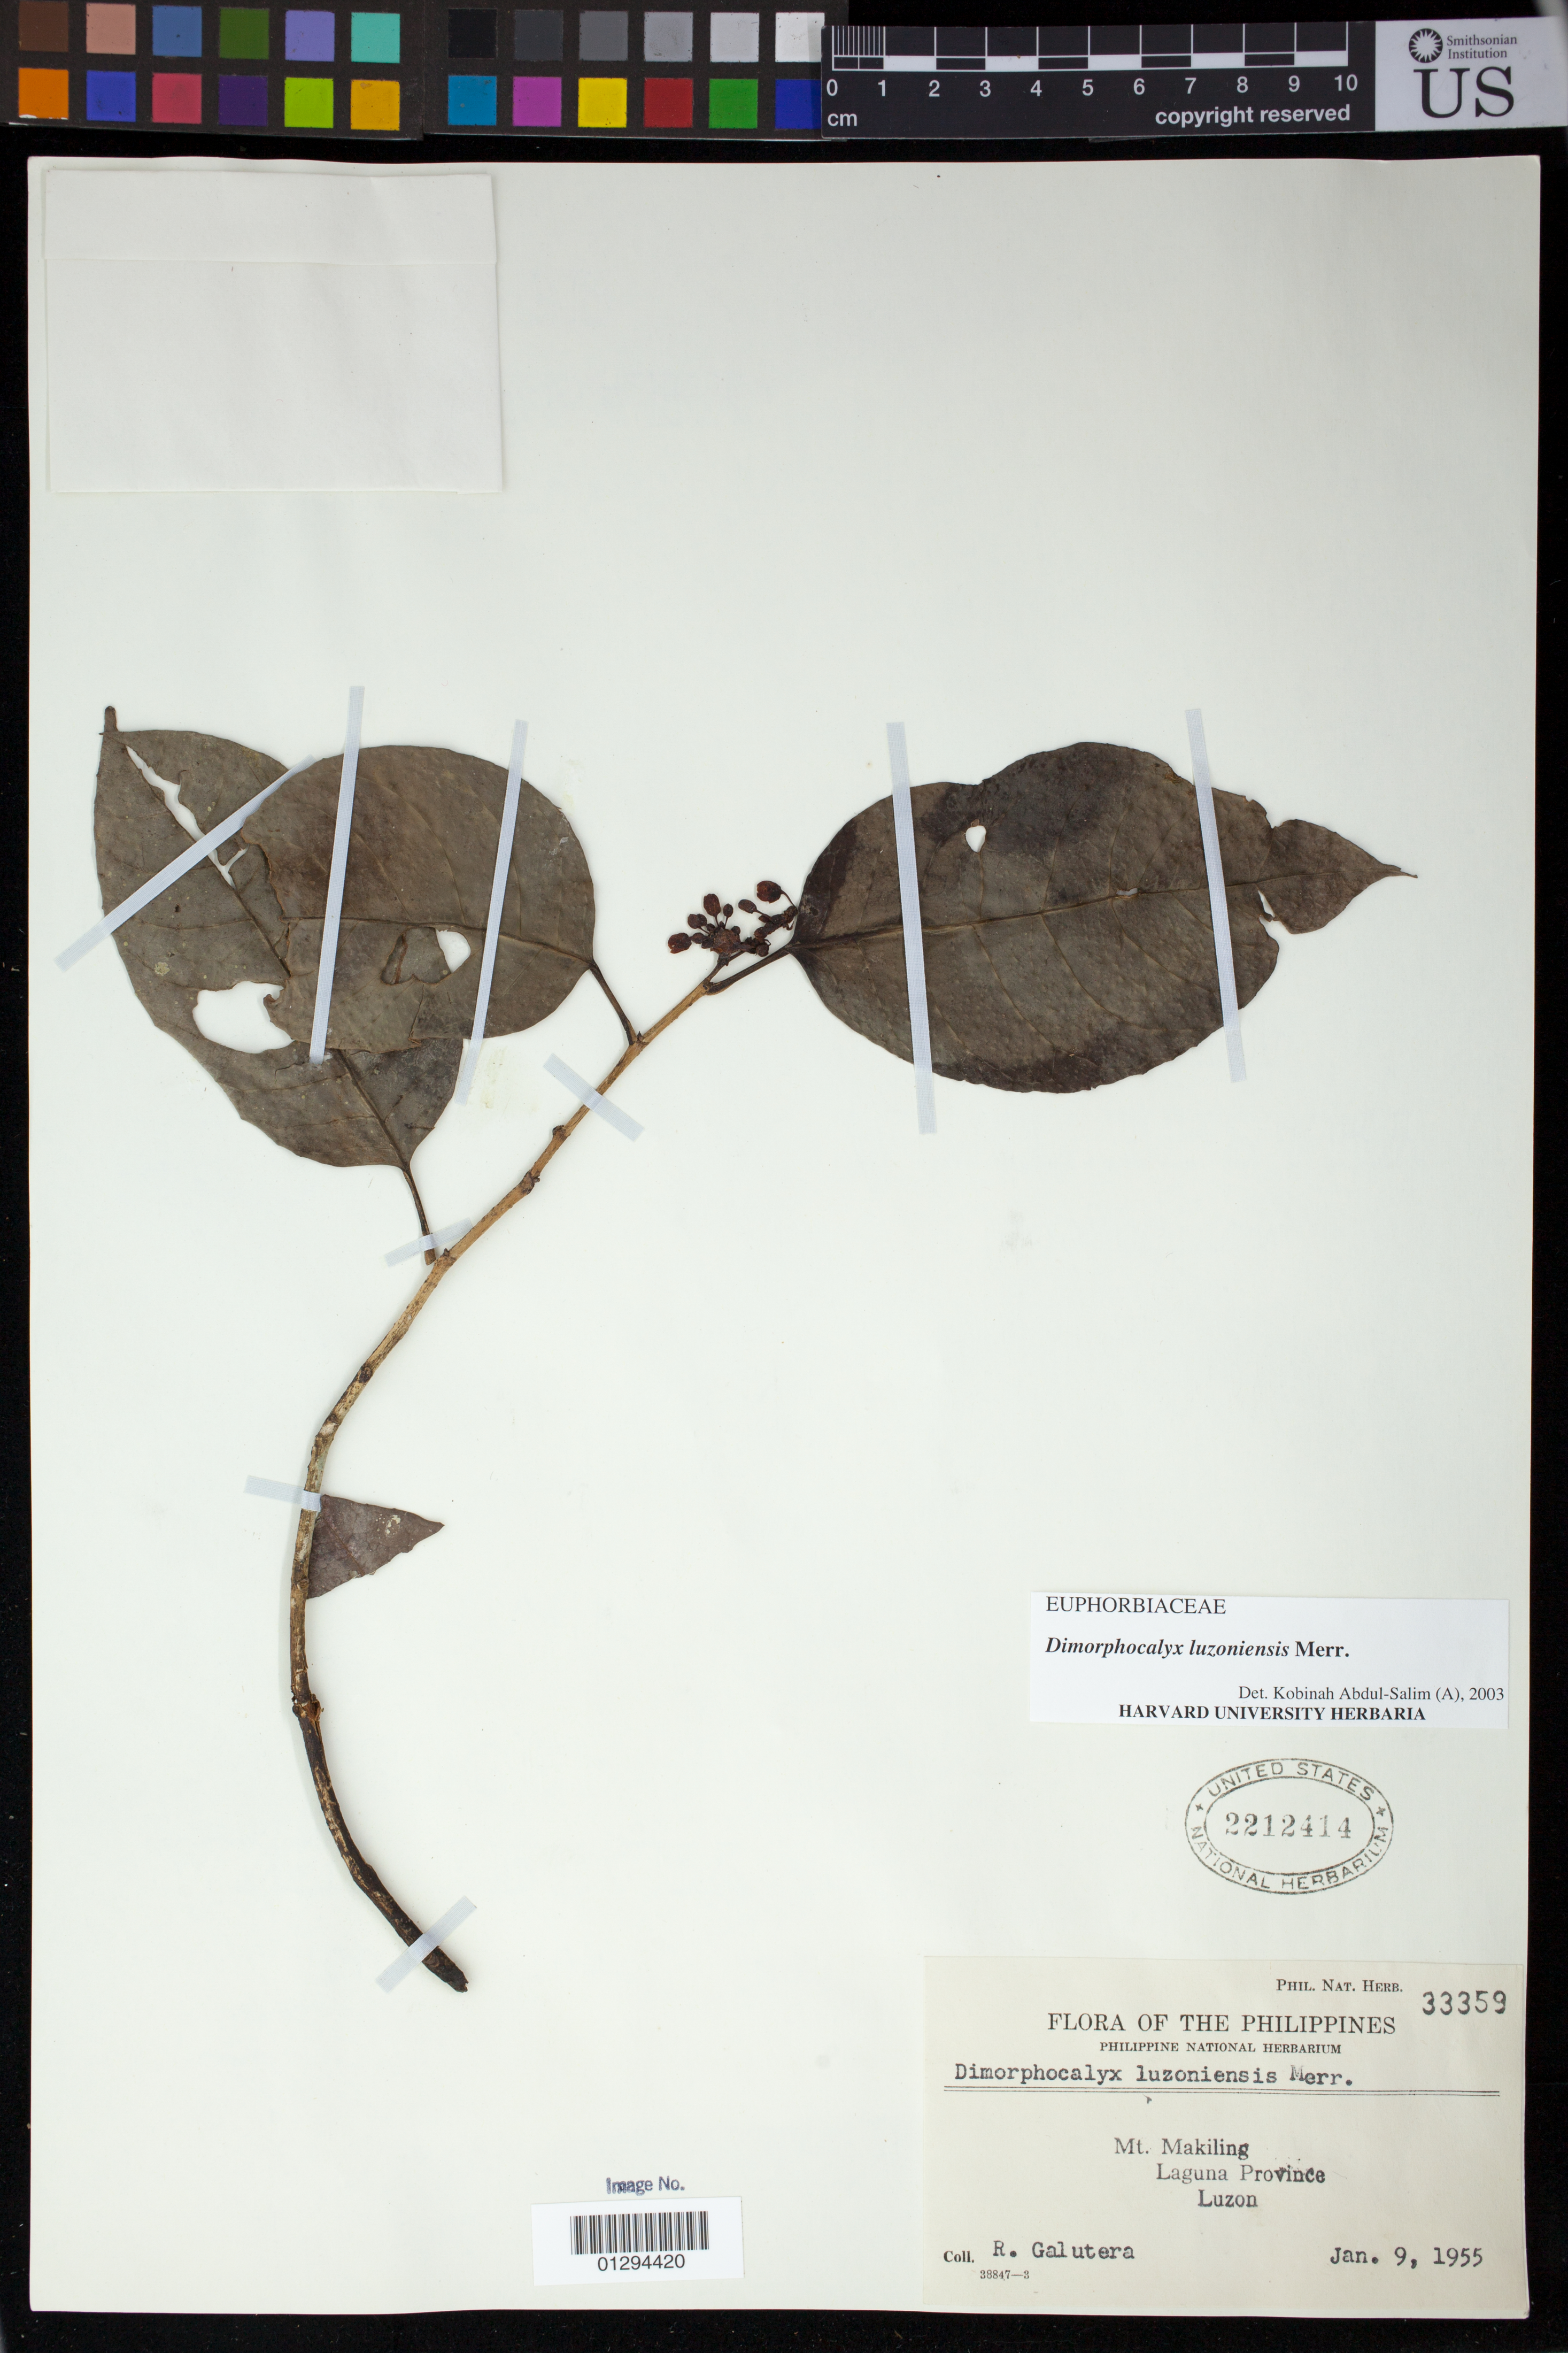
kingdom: Plantae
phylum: Tracheophyta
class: Magnoliopsida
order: Malpighiales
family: Euphorbiaceae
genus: Dimorphocalyx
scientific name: Dimorphocalyx luzoniensis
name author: Merr.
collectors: R. Galutera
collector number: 33359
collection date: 1955-01-09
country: Philippines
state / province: Calabarzon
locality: Mt. Makiling, Laguna Province, Luzon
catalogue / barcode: US 2212414